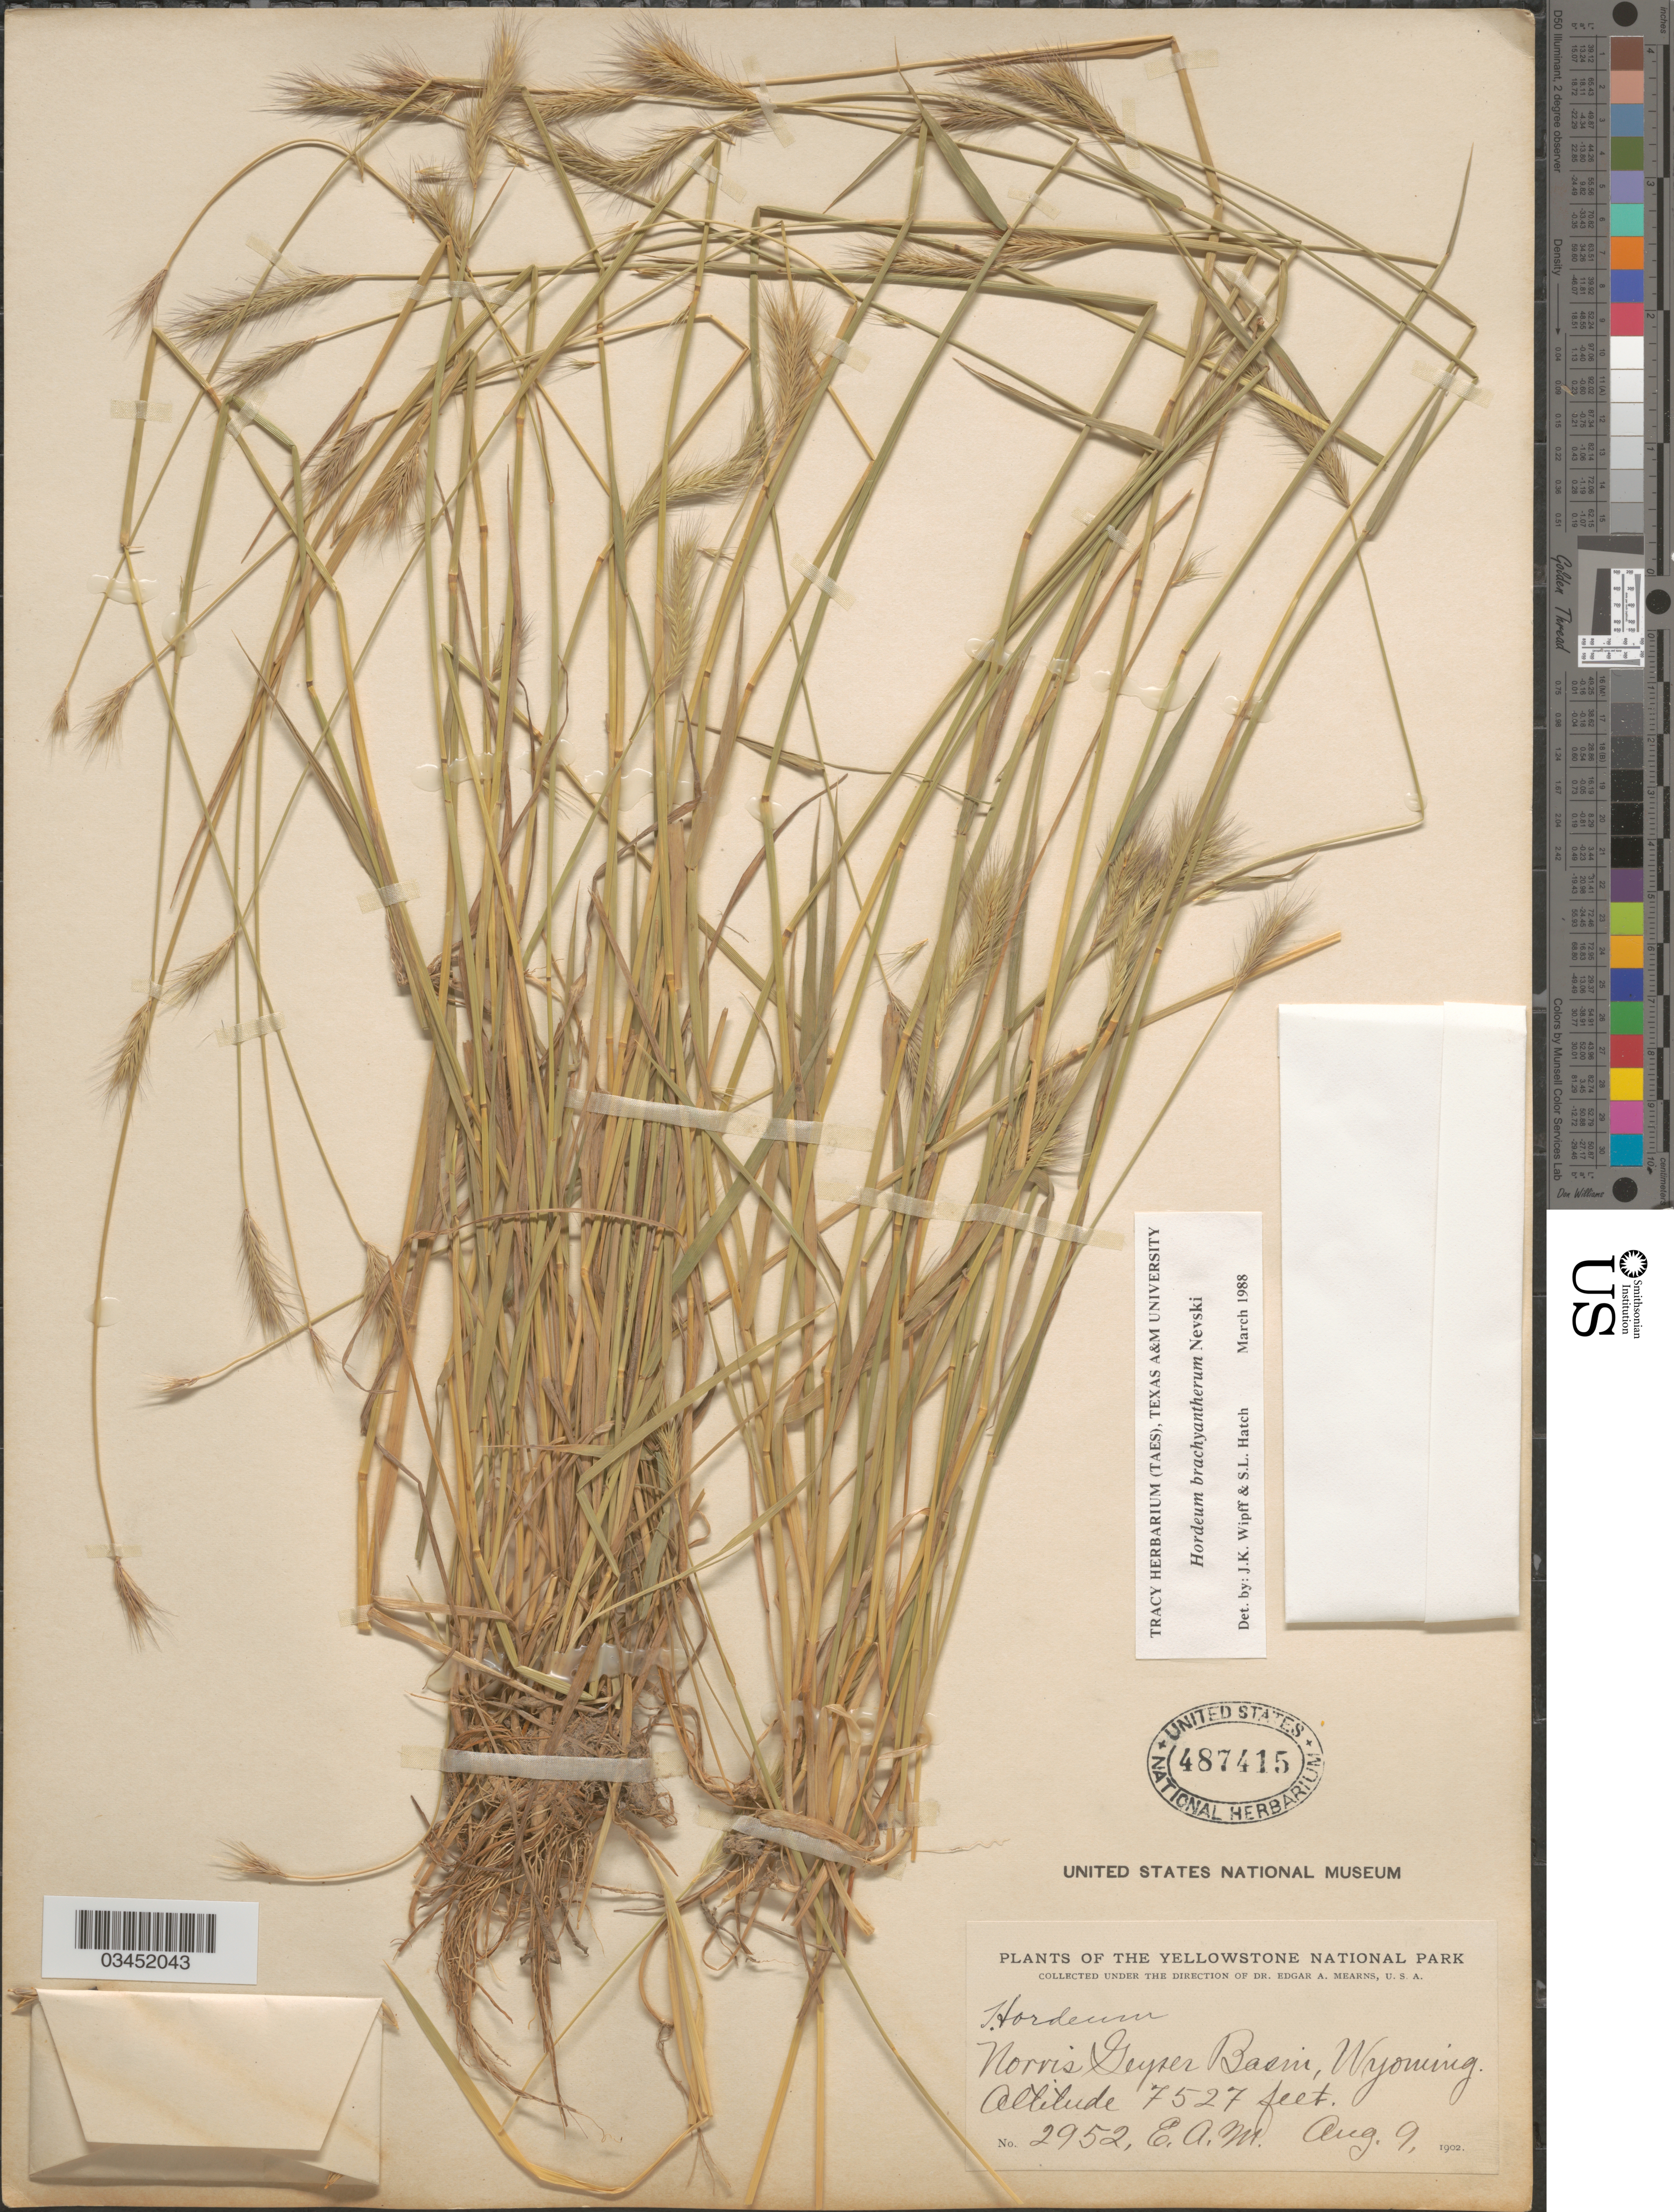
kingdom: Plantae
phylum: Tracheophyta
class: Liliopsida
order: Poales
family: Poaceae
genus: Hordeum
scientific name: Hordeum brachyantherum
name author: Nevski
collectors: E. A. Mearns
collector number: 2952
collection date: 1902-08-09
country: United States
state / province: Wyoming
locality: Yellowstone National Park. Norris Geyser Basin.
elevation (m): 2294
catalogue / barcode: US 487415